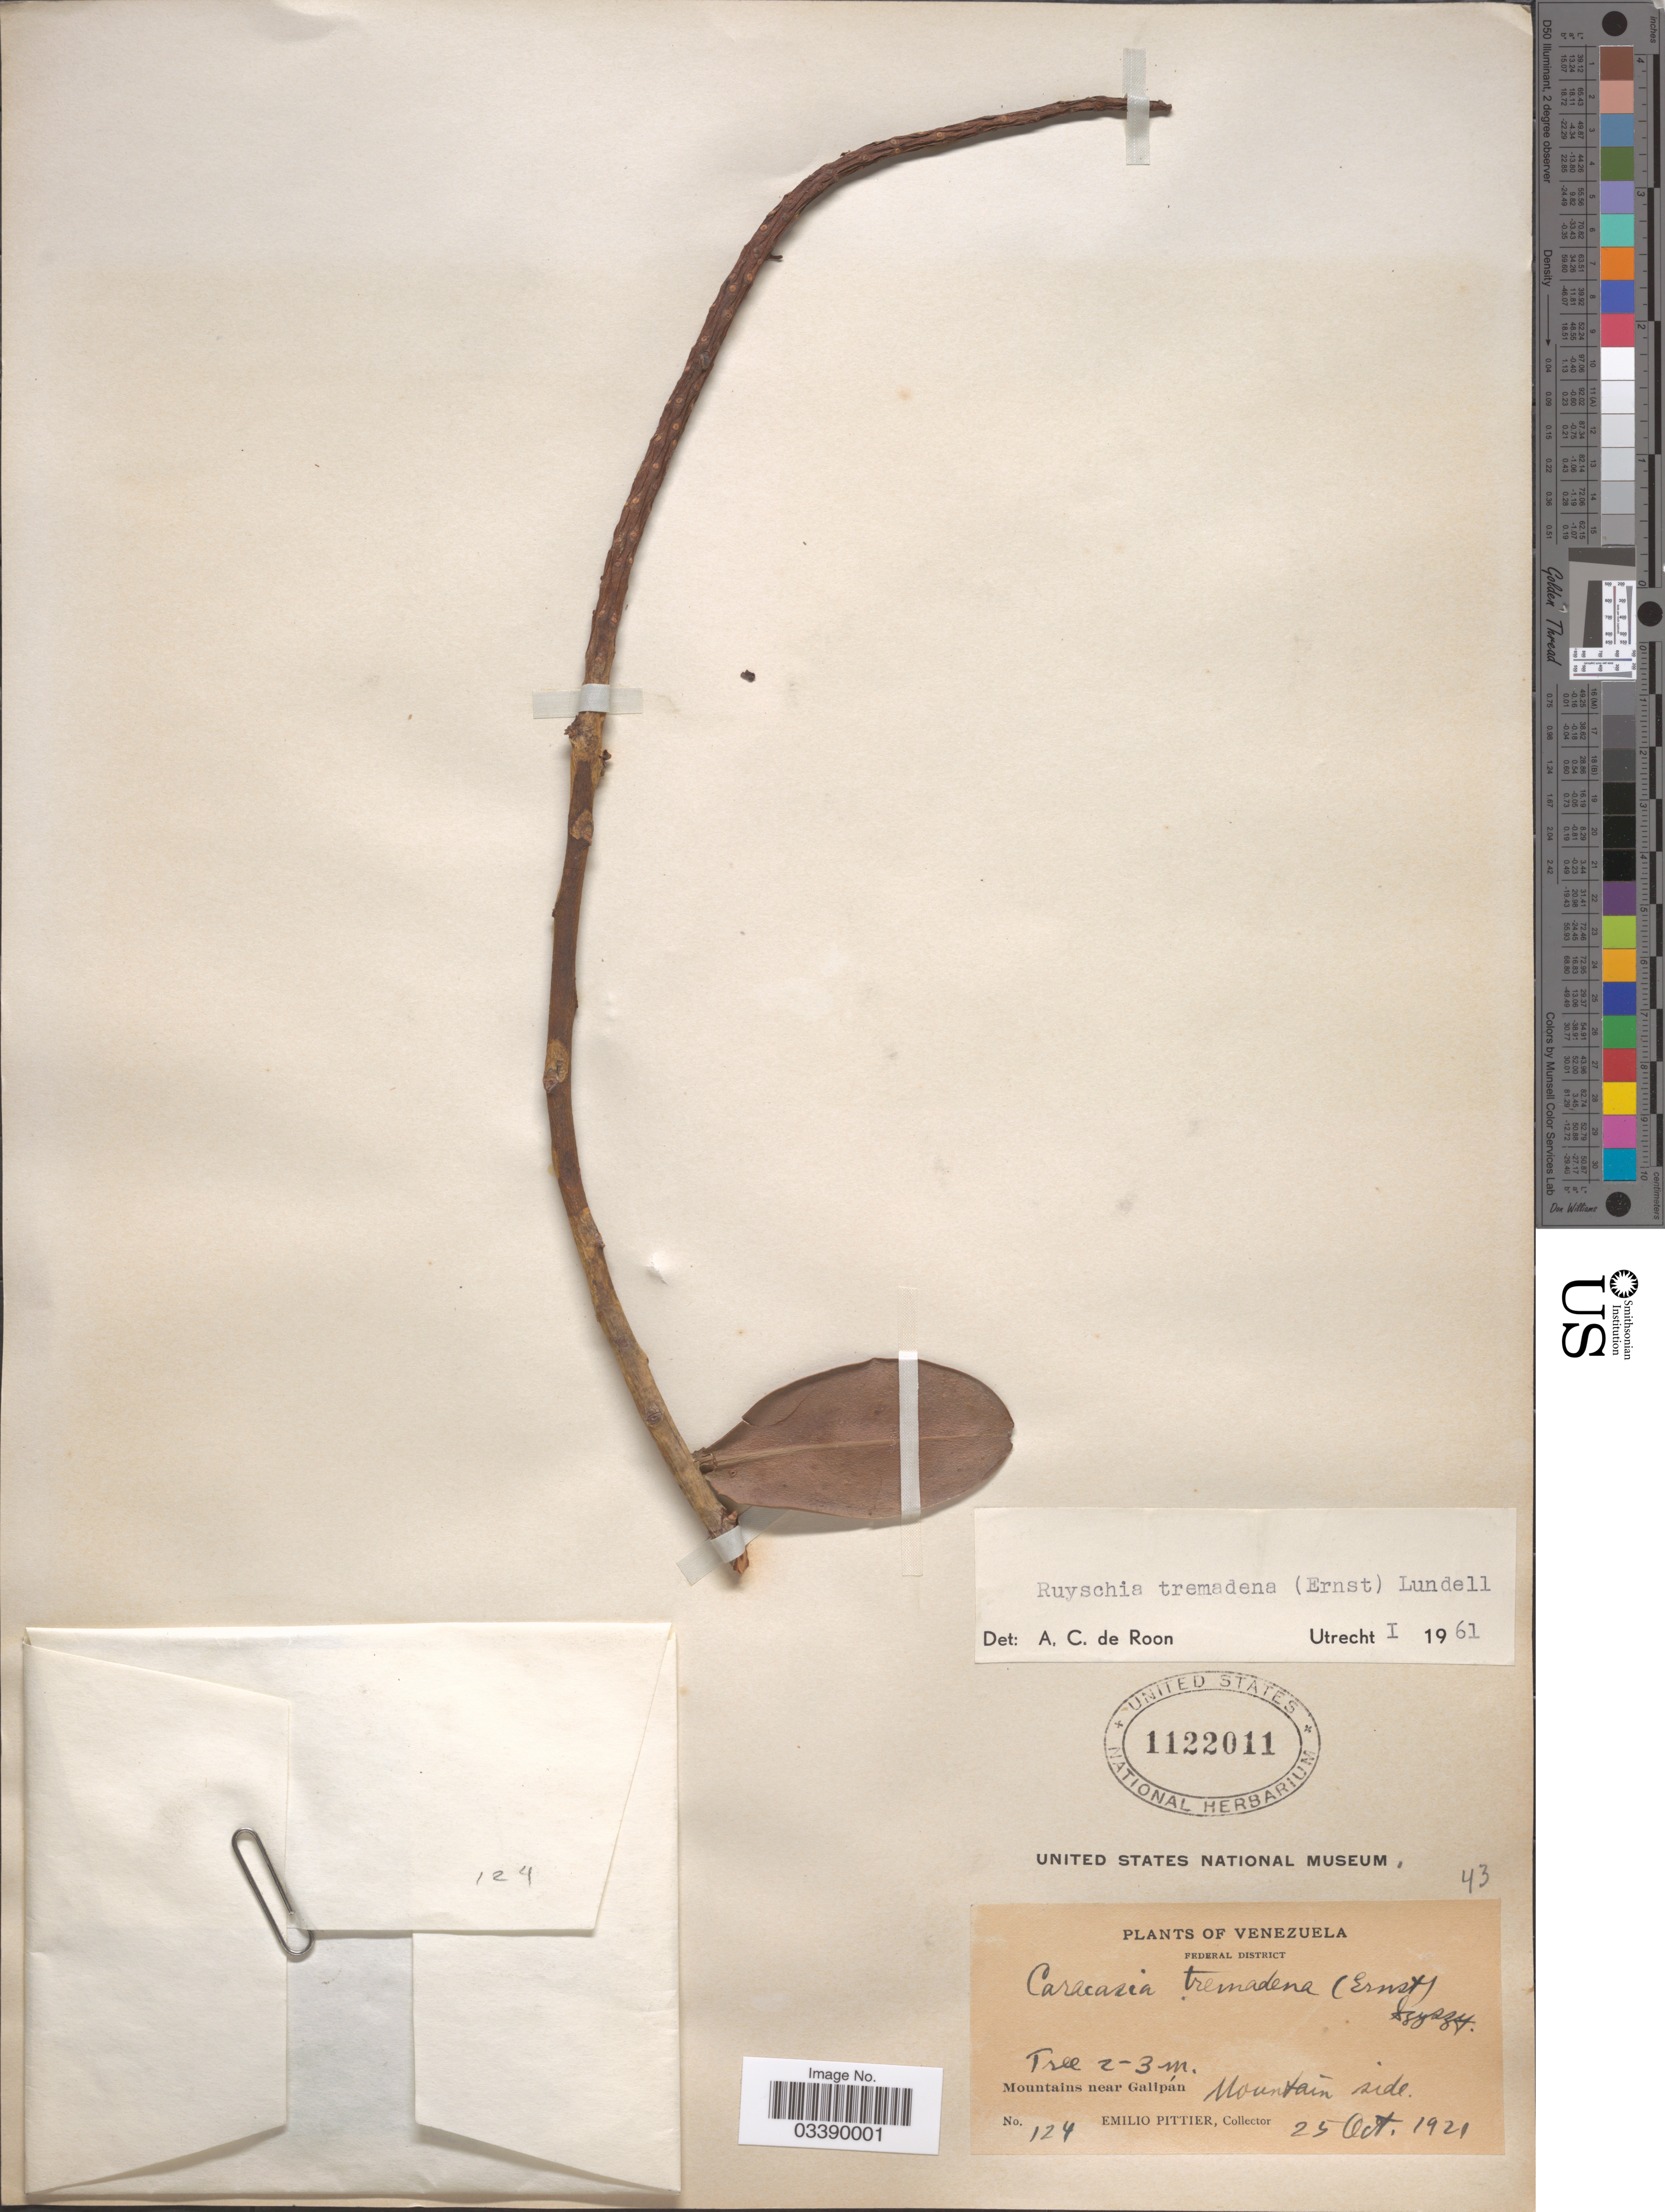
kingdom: Plantae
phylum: Tracheophyta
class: Magnoliopsida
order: Ericales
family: Marcgraviaceae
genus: Ruyschia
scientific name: Ruyschia tremadena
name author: (Ernst) Lundell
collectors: E. Pittier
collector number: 124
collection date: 1921-10-25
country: Venezuela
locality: Federal District. Mountains near Galipán. Mountain side.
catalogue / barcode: US 1122011